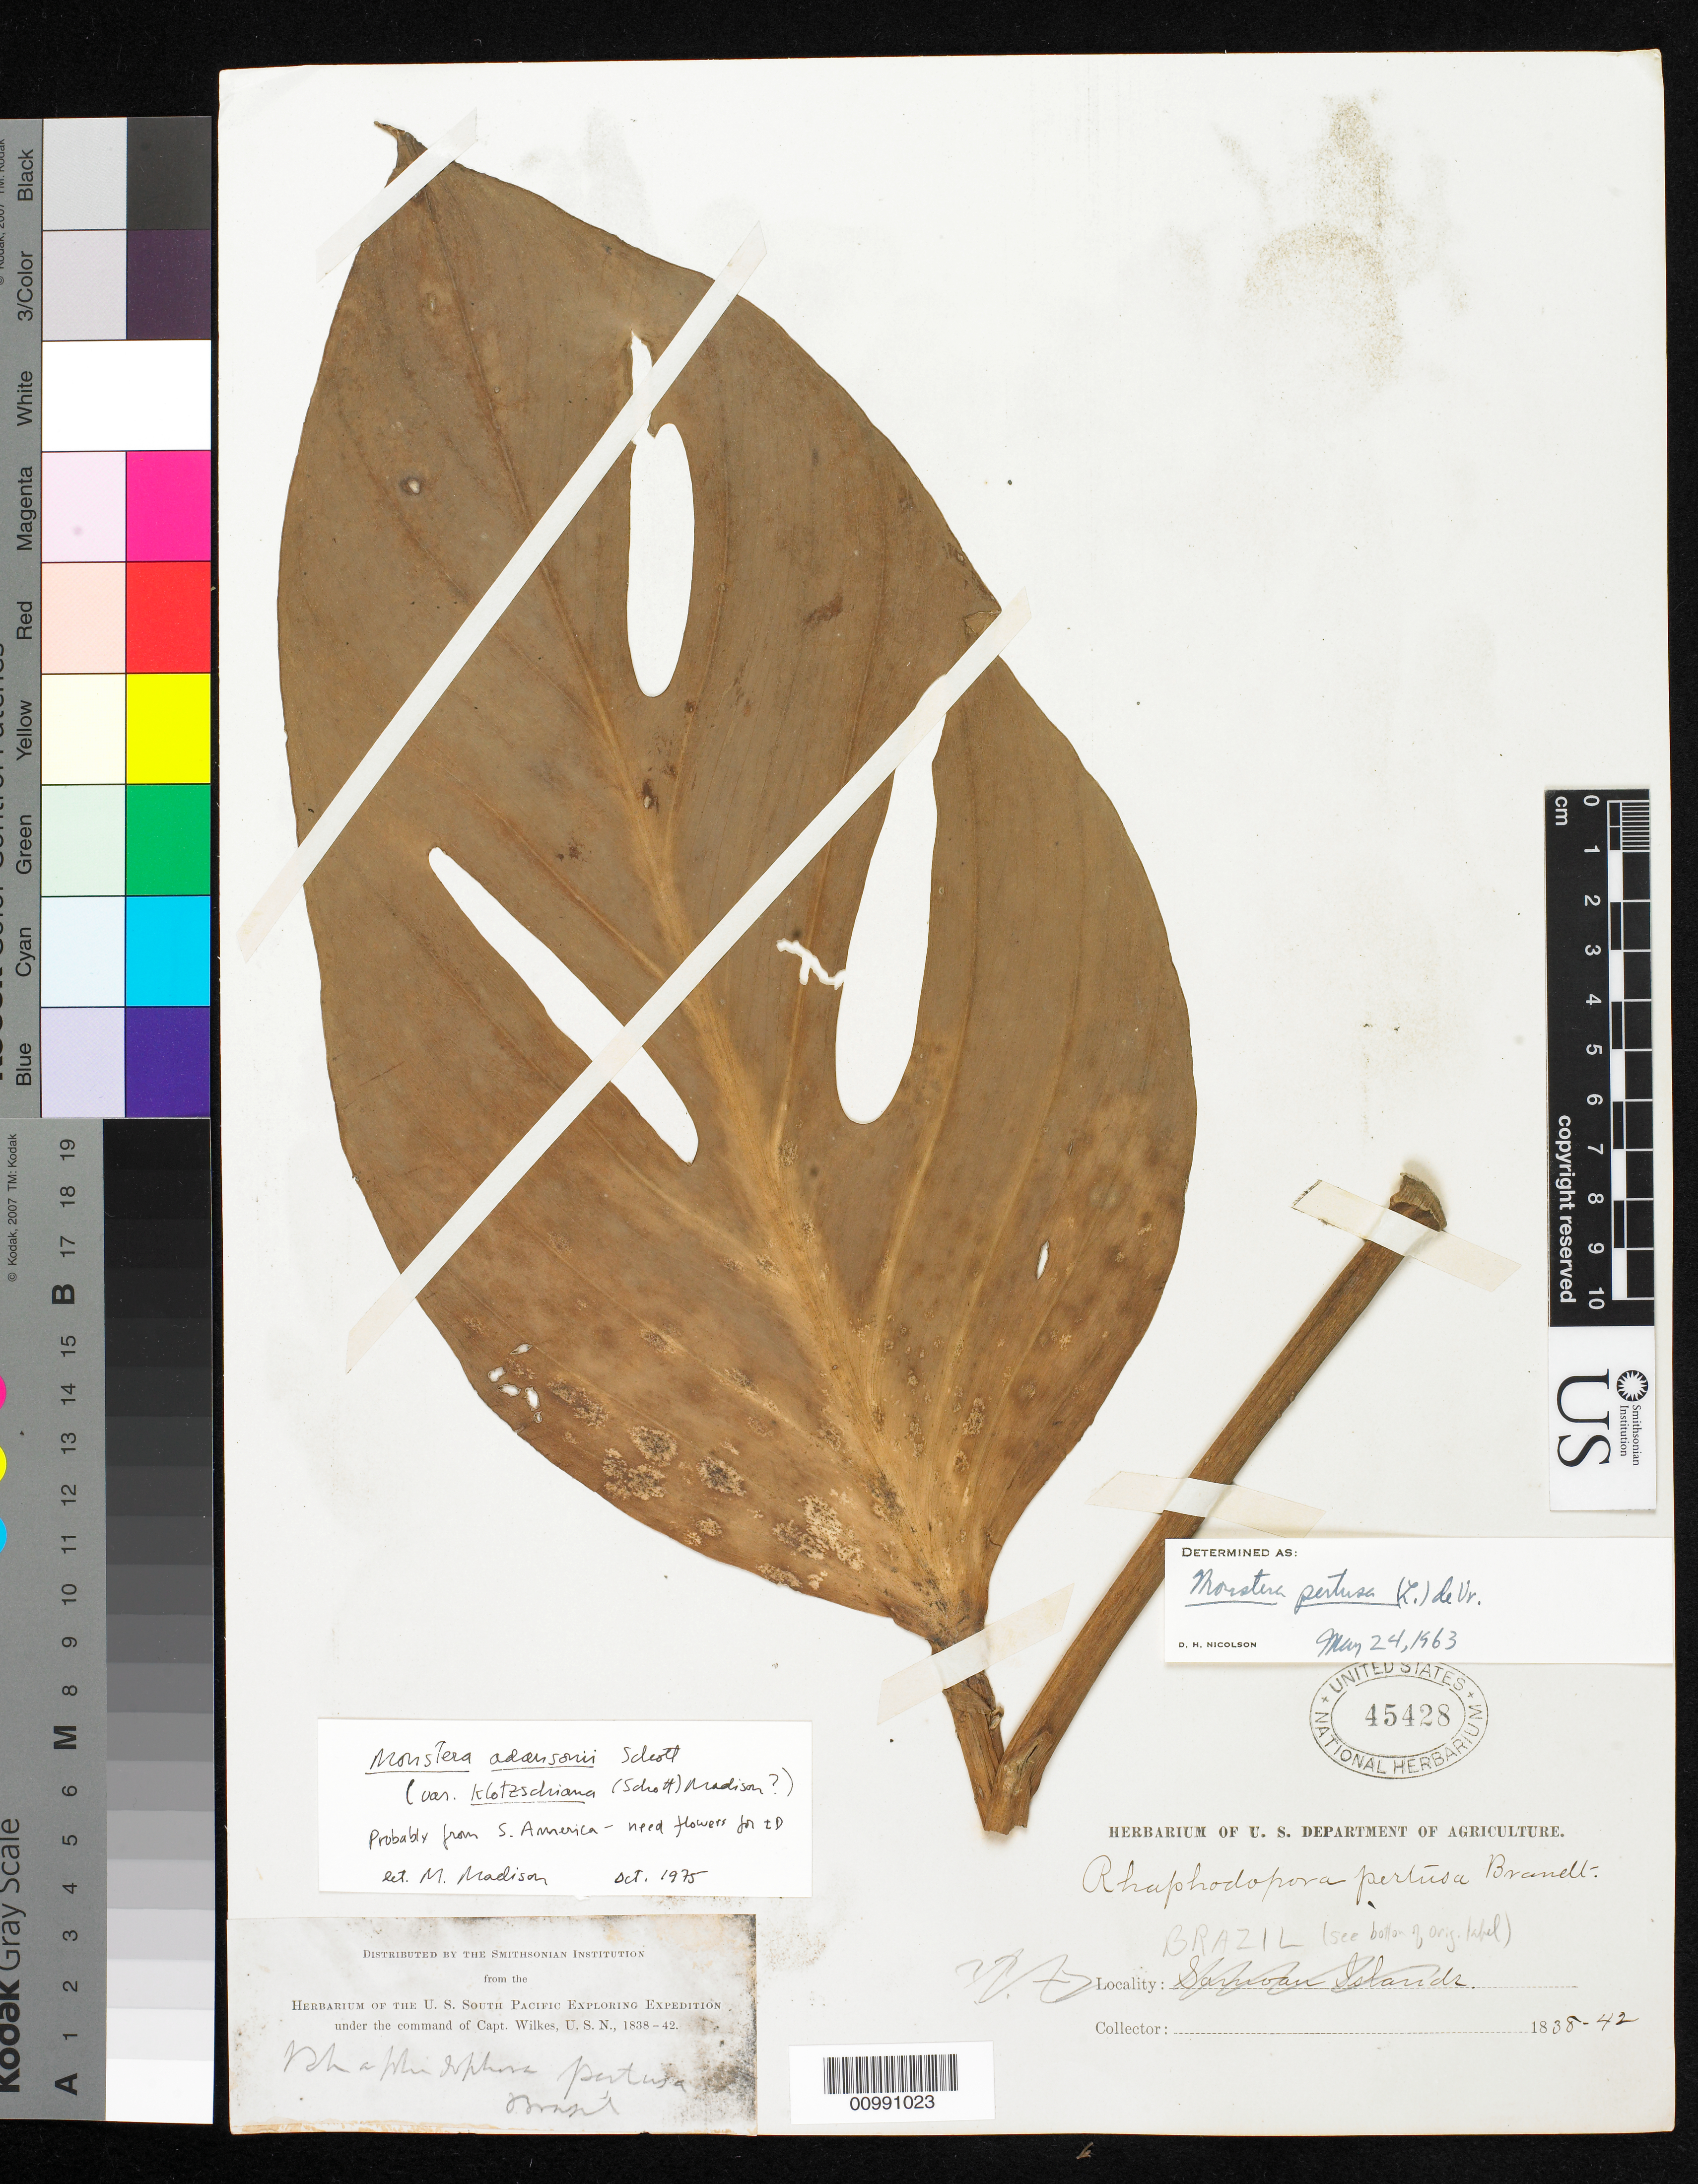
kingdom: Plantae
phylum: Tracheophyta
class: Liliopsida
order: Alismatales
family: Araceae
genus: Monstera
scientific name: Monstera adansonii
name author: Schott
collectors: Wilkes Explor. Exped.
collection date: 1838/1842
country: Brazil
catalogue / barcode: US 45428